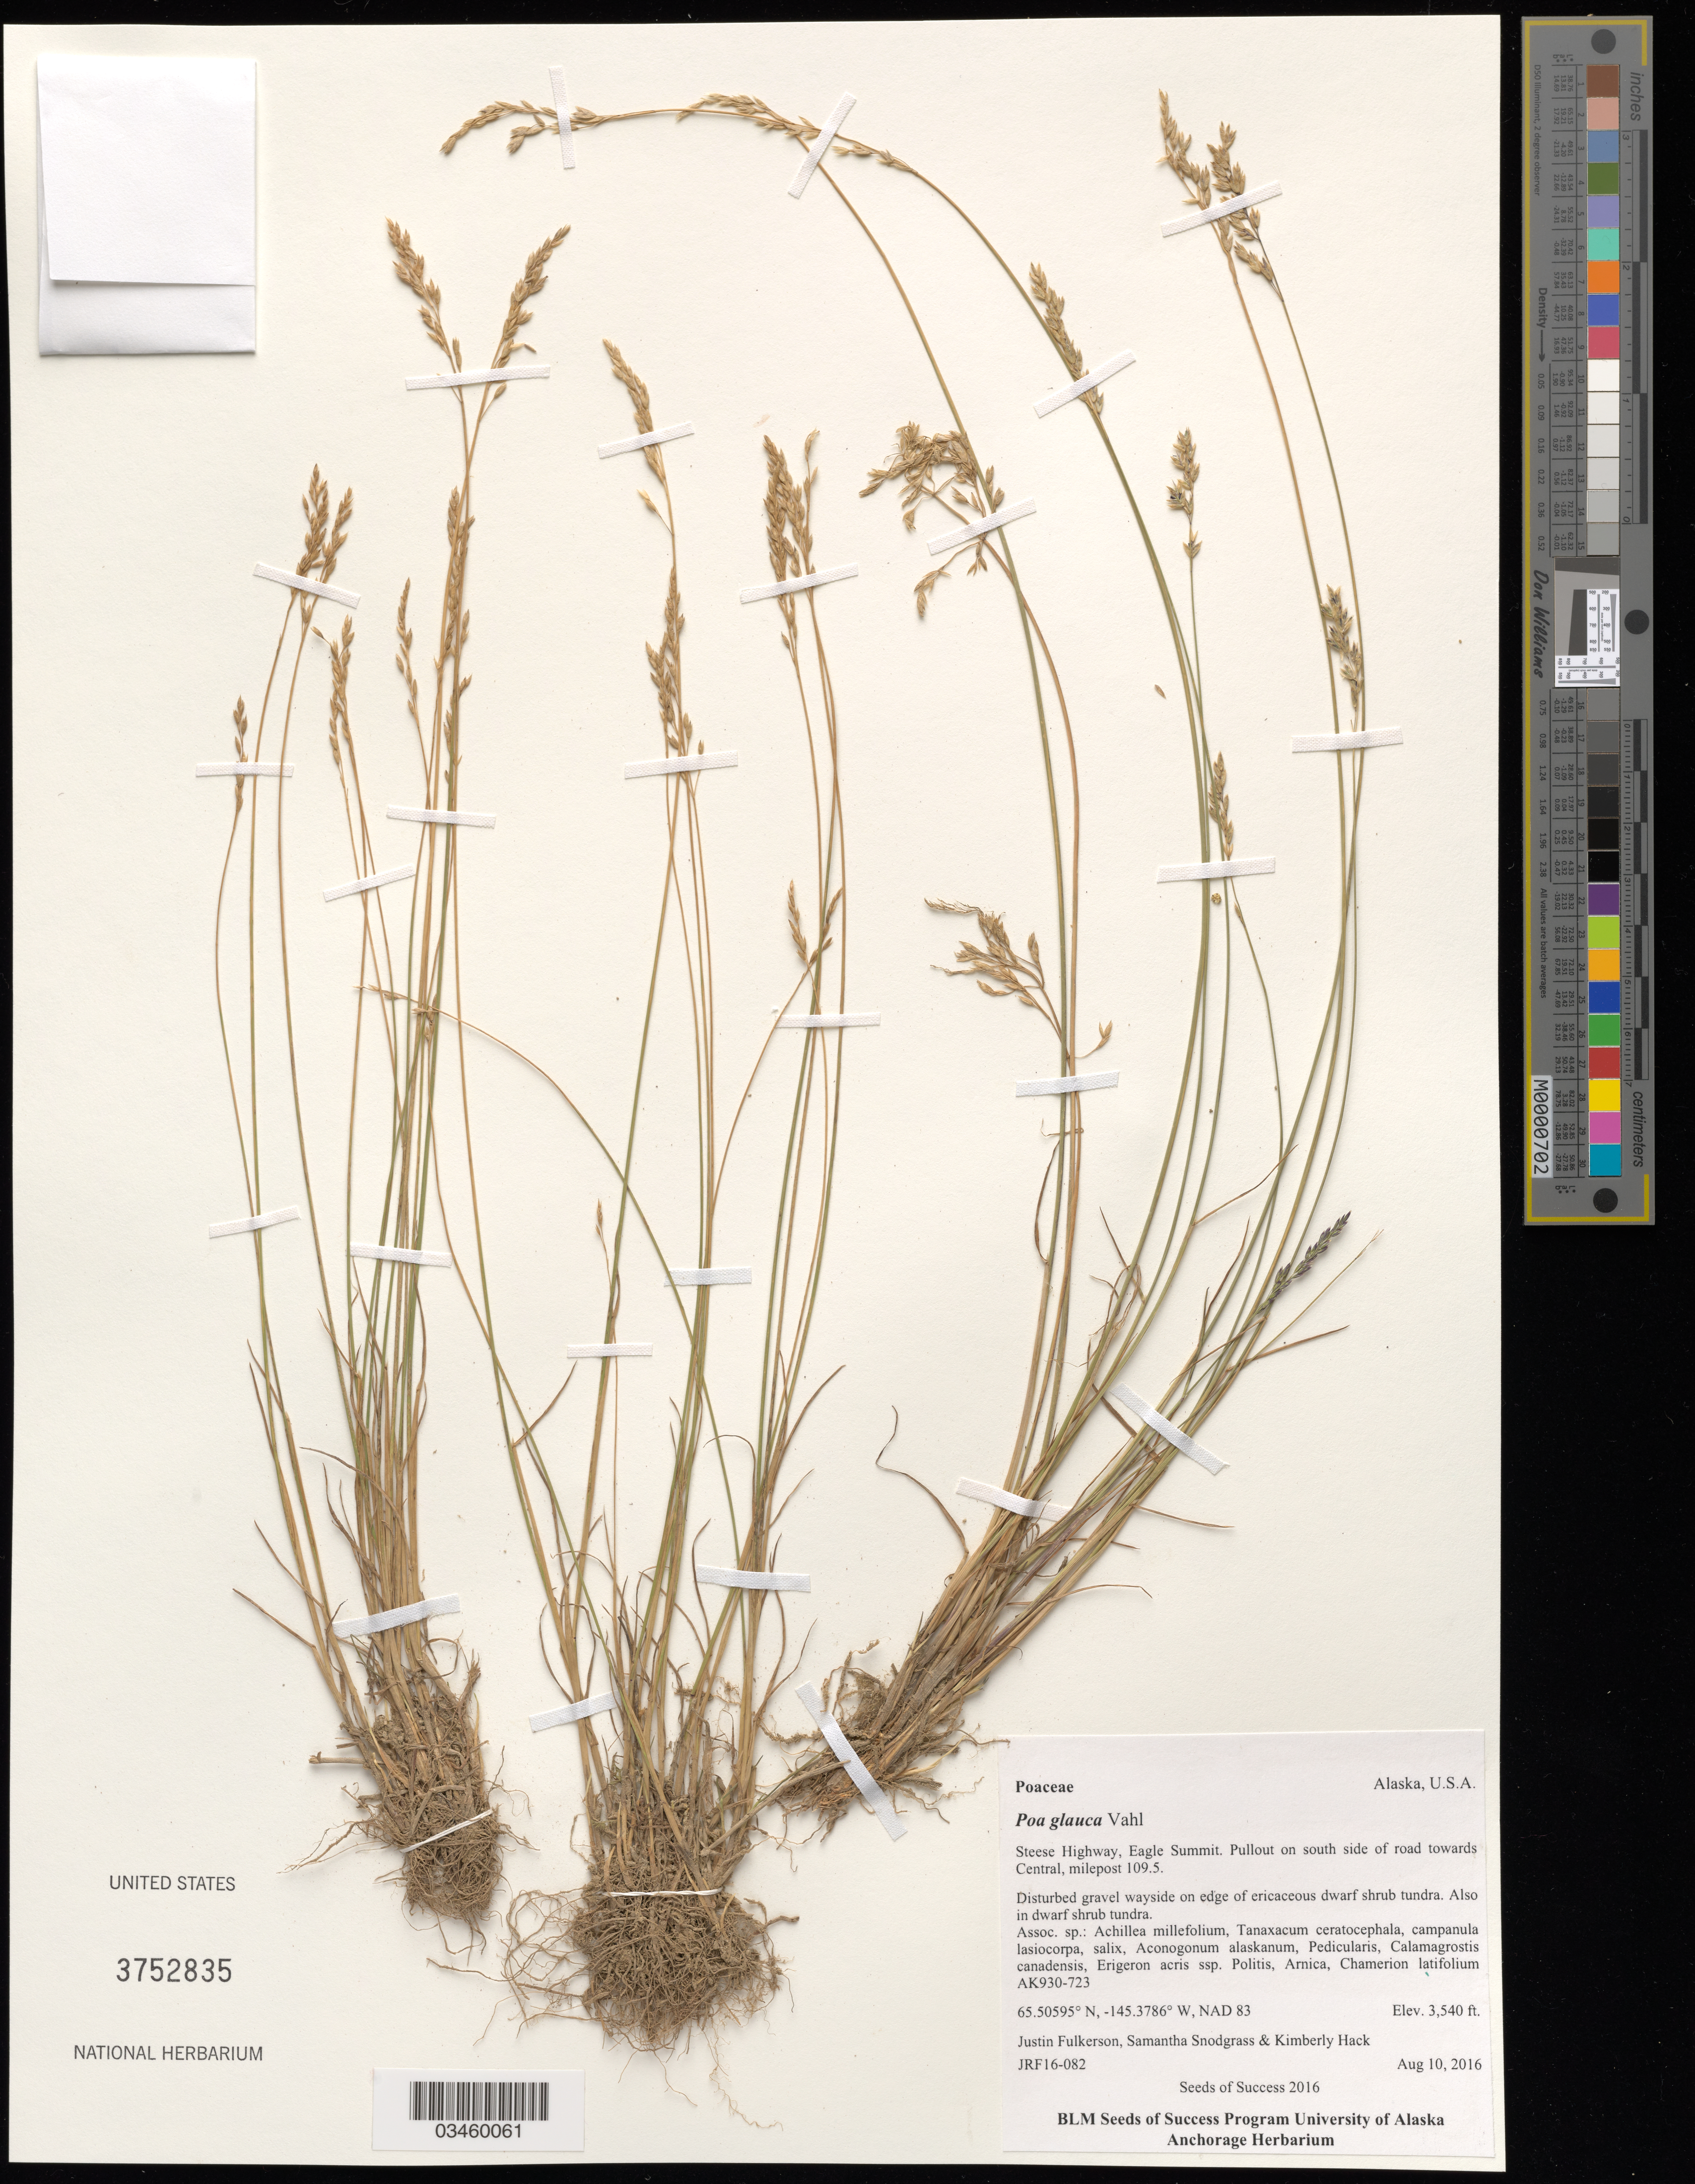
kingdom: Plantae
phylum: Tracheophyta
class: Liliopsida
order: Poales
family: Poaceae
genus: Poa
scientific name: Poa glauca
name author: Vahl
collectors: J. Fulkerson, K. Hack & S. Snodgrass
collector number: AK930-723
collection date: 2016-08-10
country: United States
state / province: Alaska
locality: Steese Hwy, Eagle Summit pullout on south side of road towards Central Milepost 109.5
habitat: Disturbed gravel wayside on edge of ericaceous dwarf shrub tundra. Also in dwarf shrub tundra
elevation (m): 1079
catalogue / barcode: US 3752835